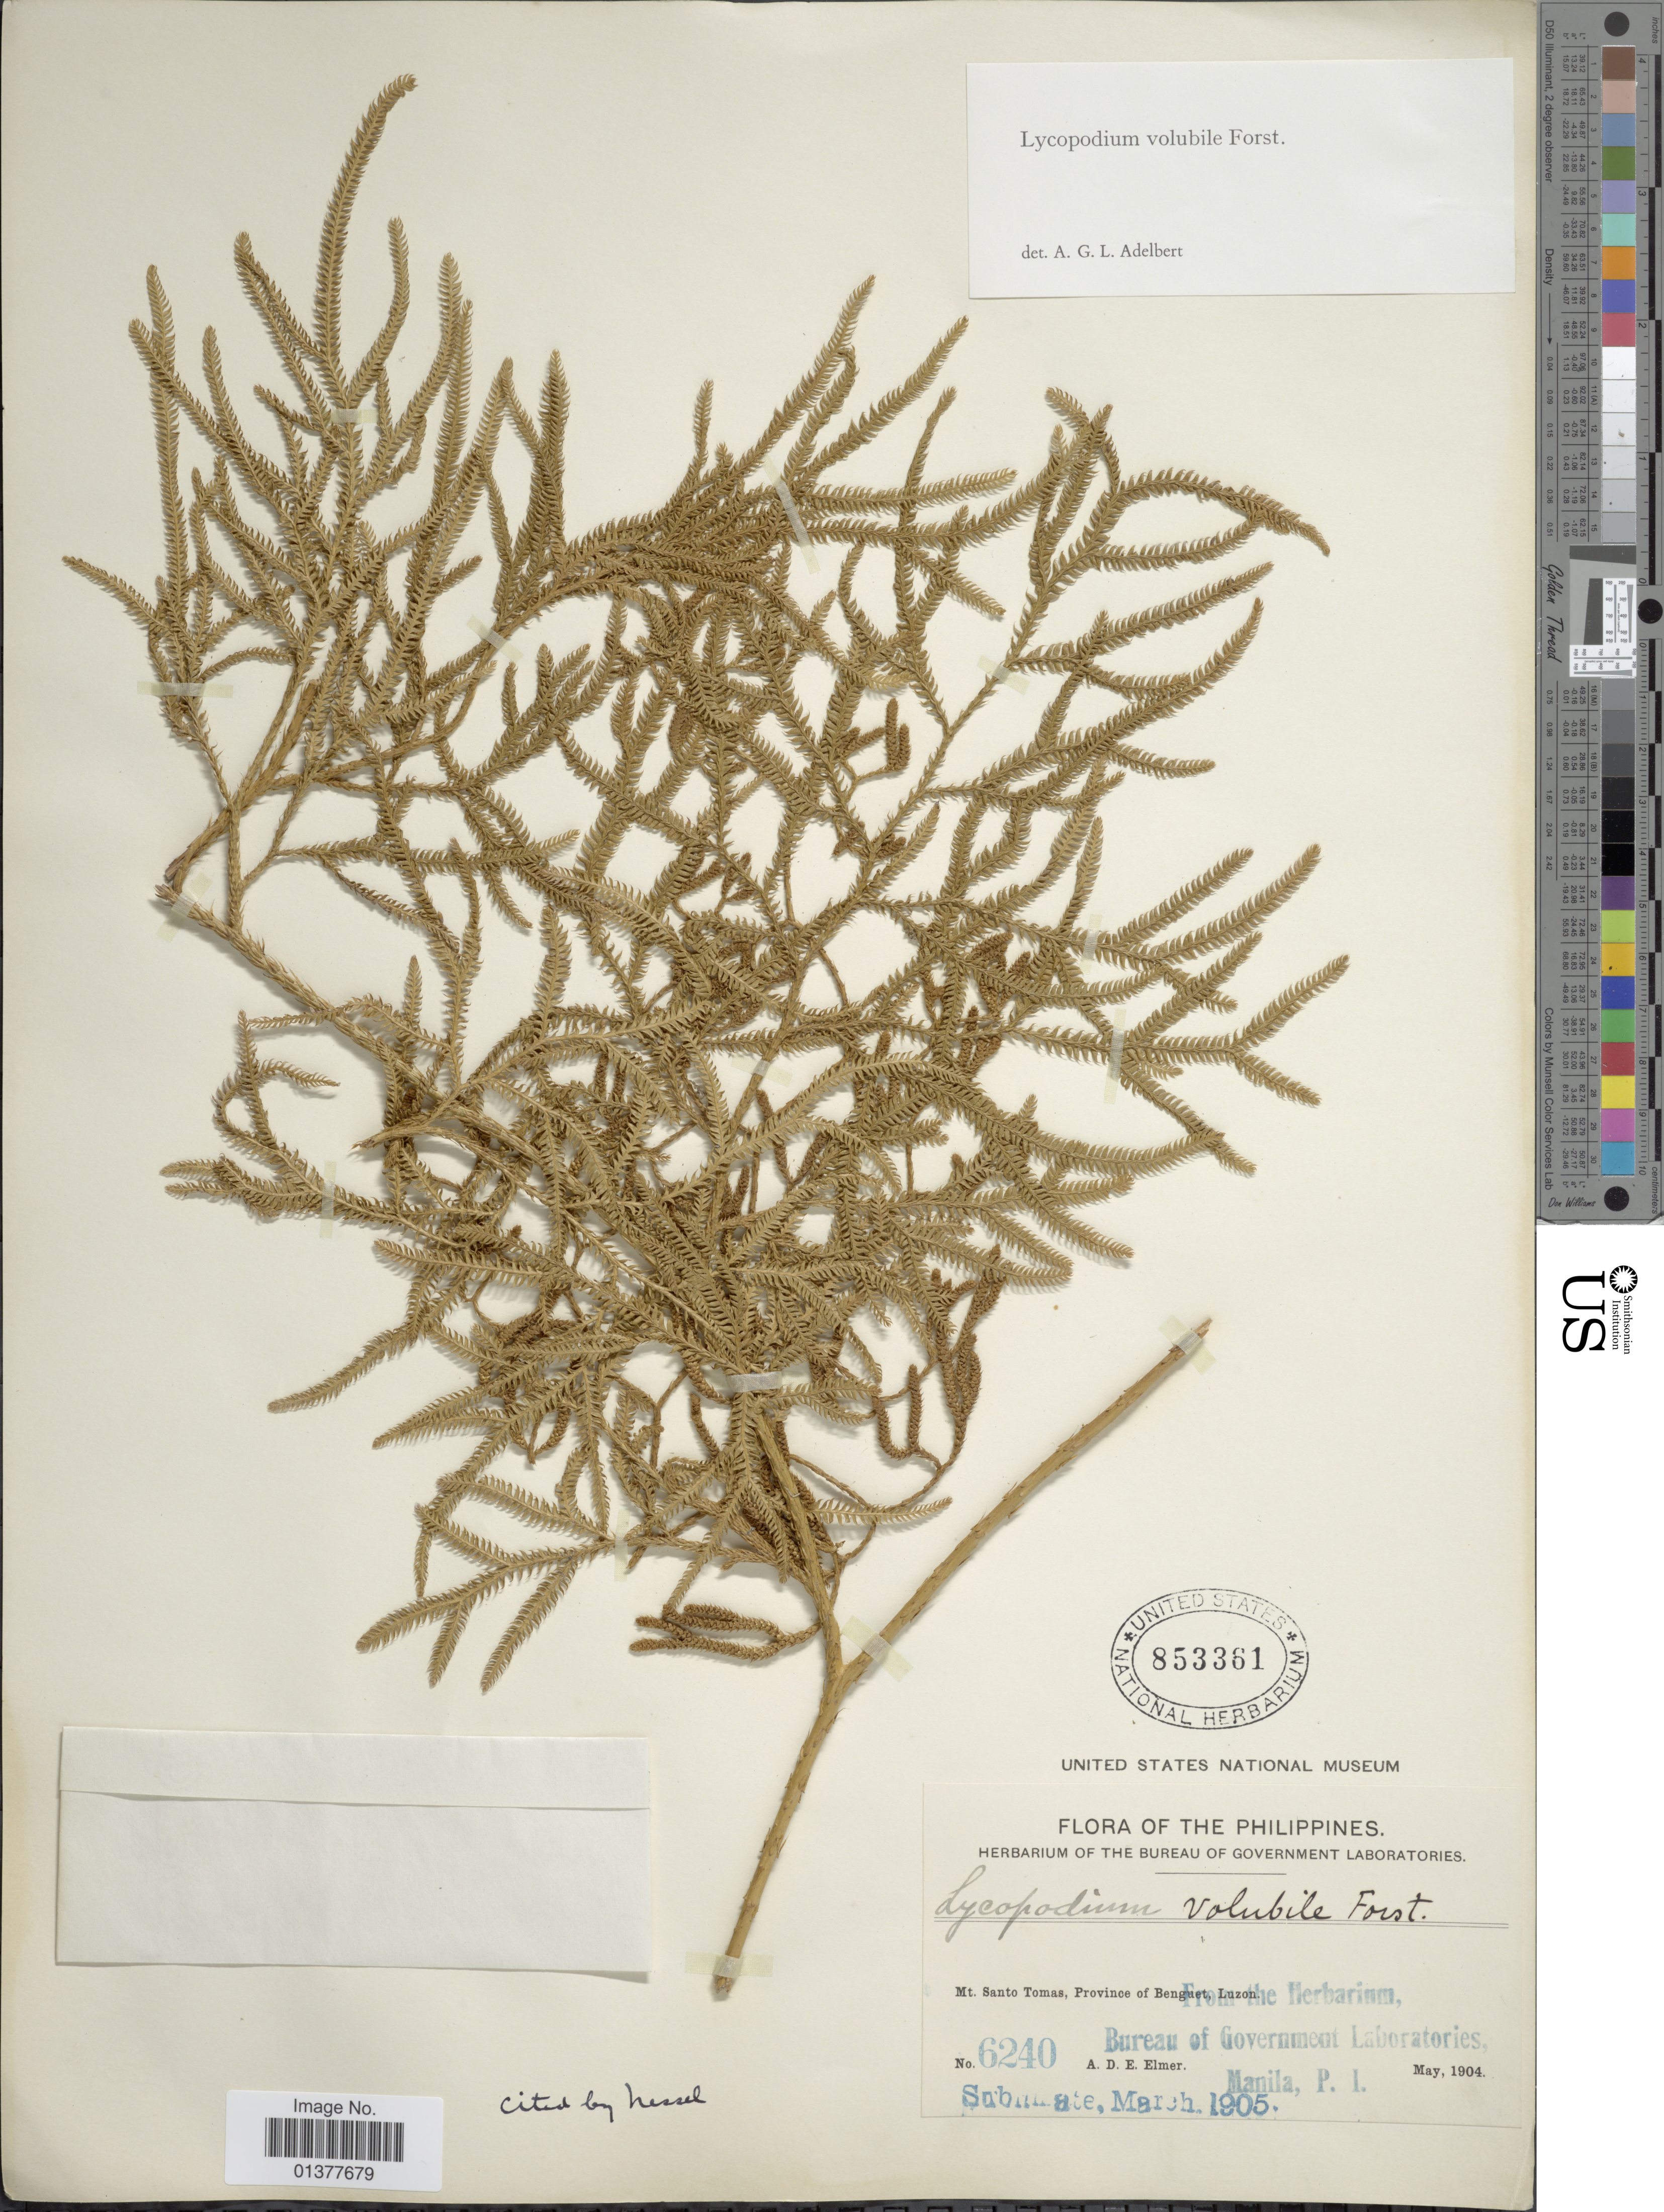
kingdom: Plantae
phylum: Tracheophyta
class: Lycopodiopsida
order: Lycopodiales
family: Lycopodiaceae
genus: Pseudodiphasium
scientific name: Pseudodiphasium volubile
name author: (G. Forst.) Holub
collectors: A. D. E. Elmer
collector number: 6240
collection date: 1904-05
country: Philippines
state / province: Central Luzon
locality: Mt. Santo Tomas, Province of Benguet Luzon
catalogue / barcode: US 853361